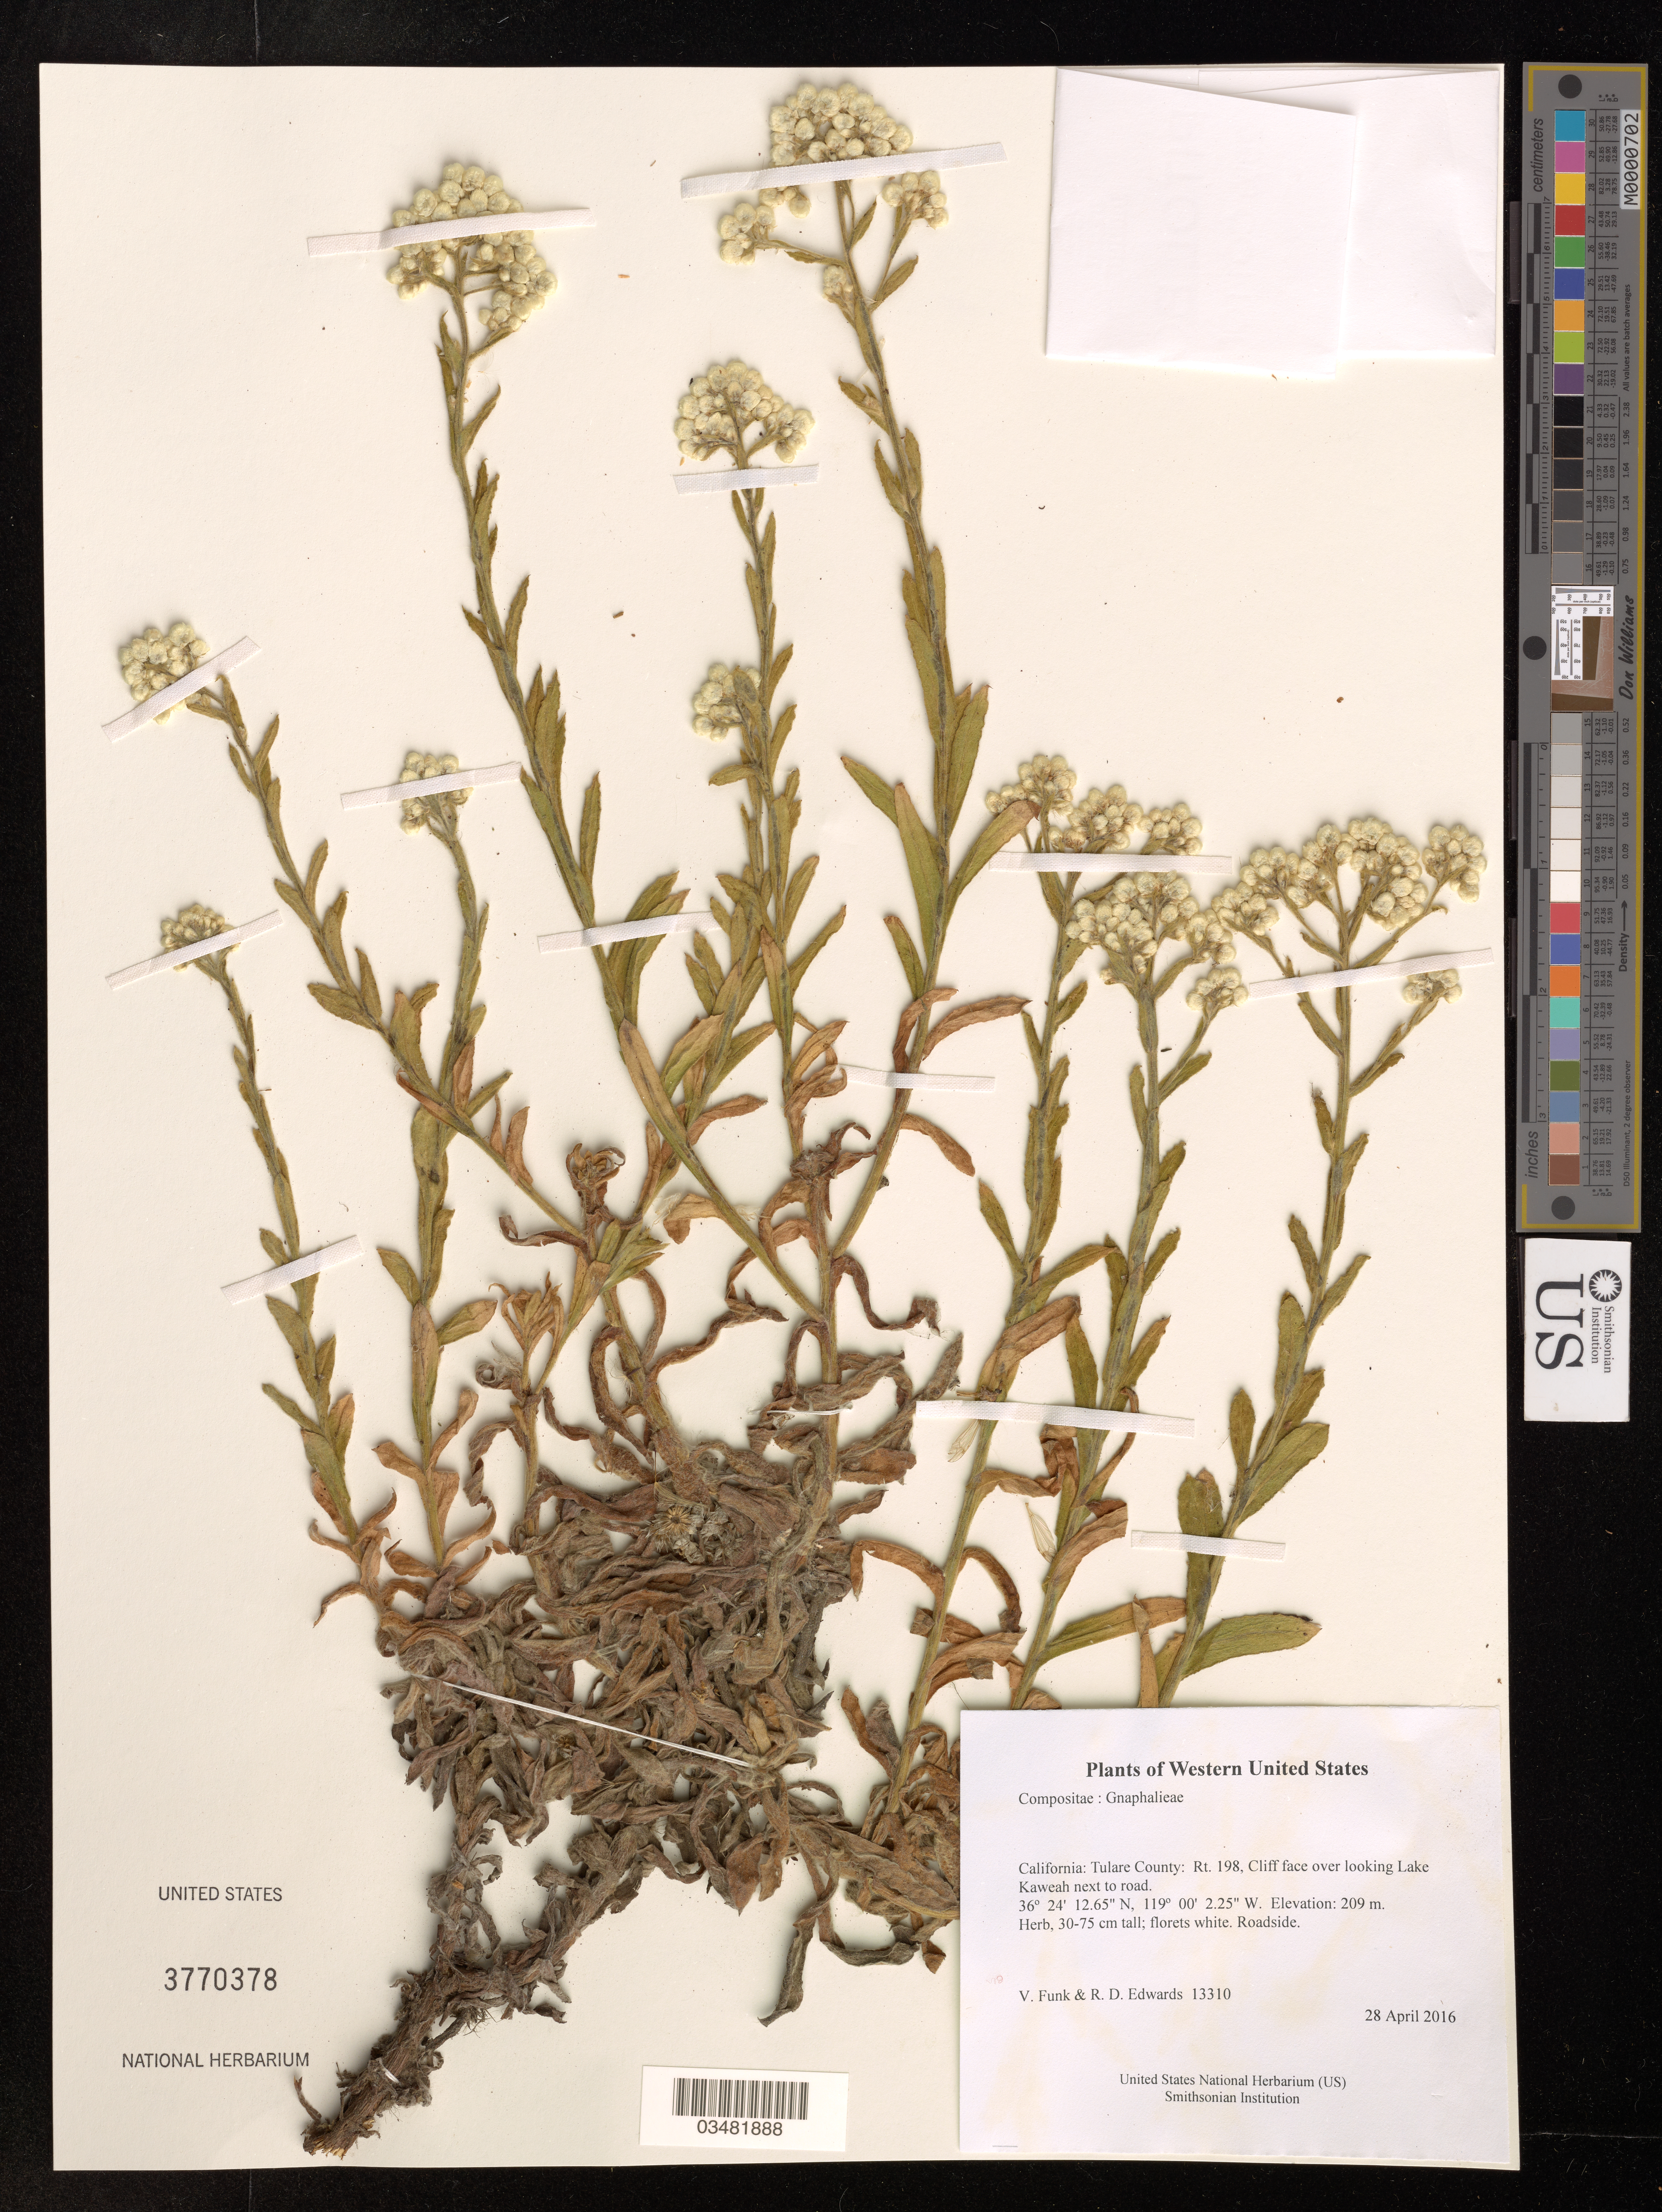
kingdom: Plantae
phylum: Tracheophyta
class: Magnoliopsida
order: Asterales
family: Asteraceae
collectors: R.D. Edwards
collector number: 13310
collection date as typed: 28 April 2016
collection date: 2016-04-28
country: United States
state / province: California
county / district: Tulare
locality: Rt. 198, Cliff face over looking Lake Kaweah next to road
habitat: Roadside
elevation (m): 209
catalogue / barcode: US 3770378